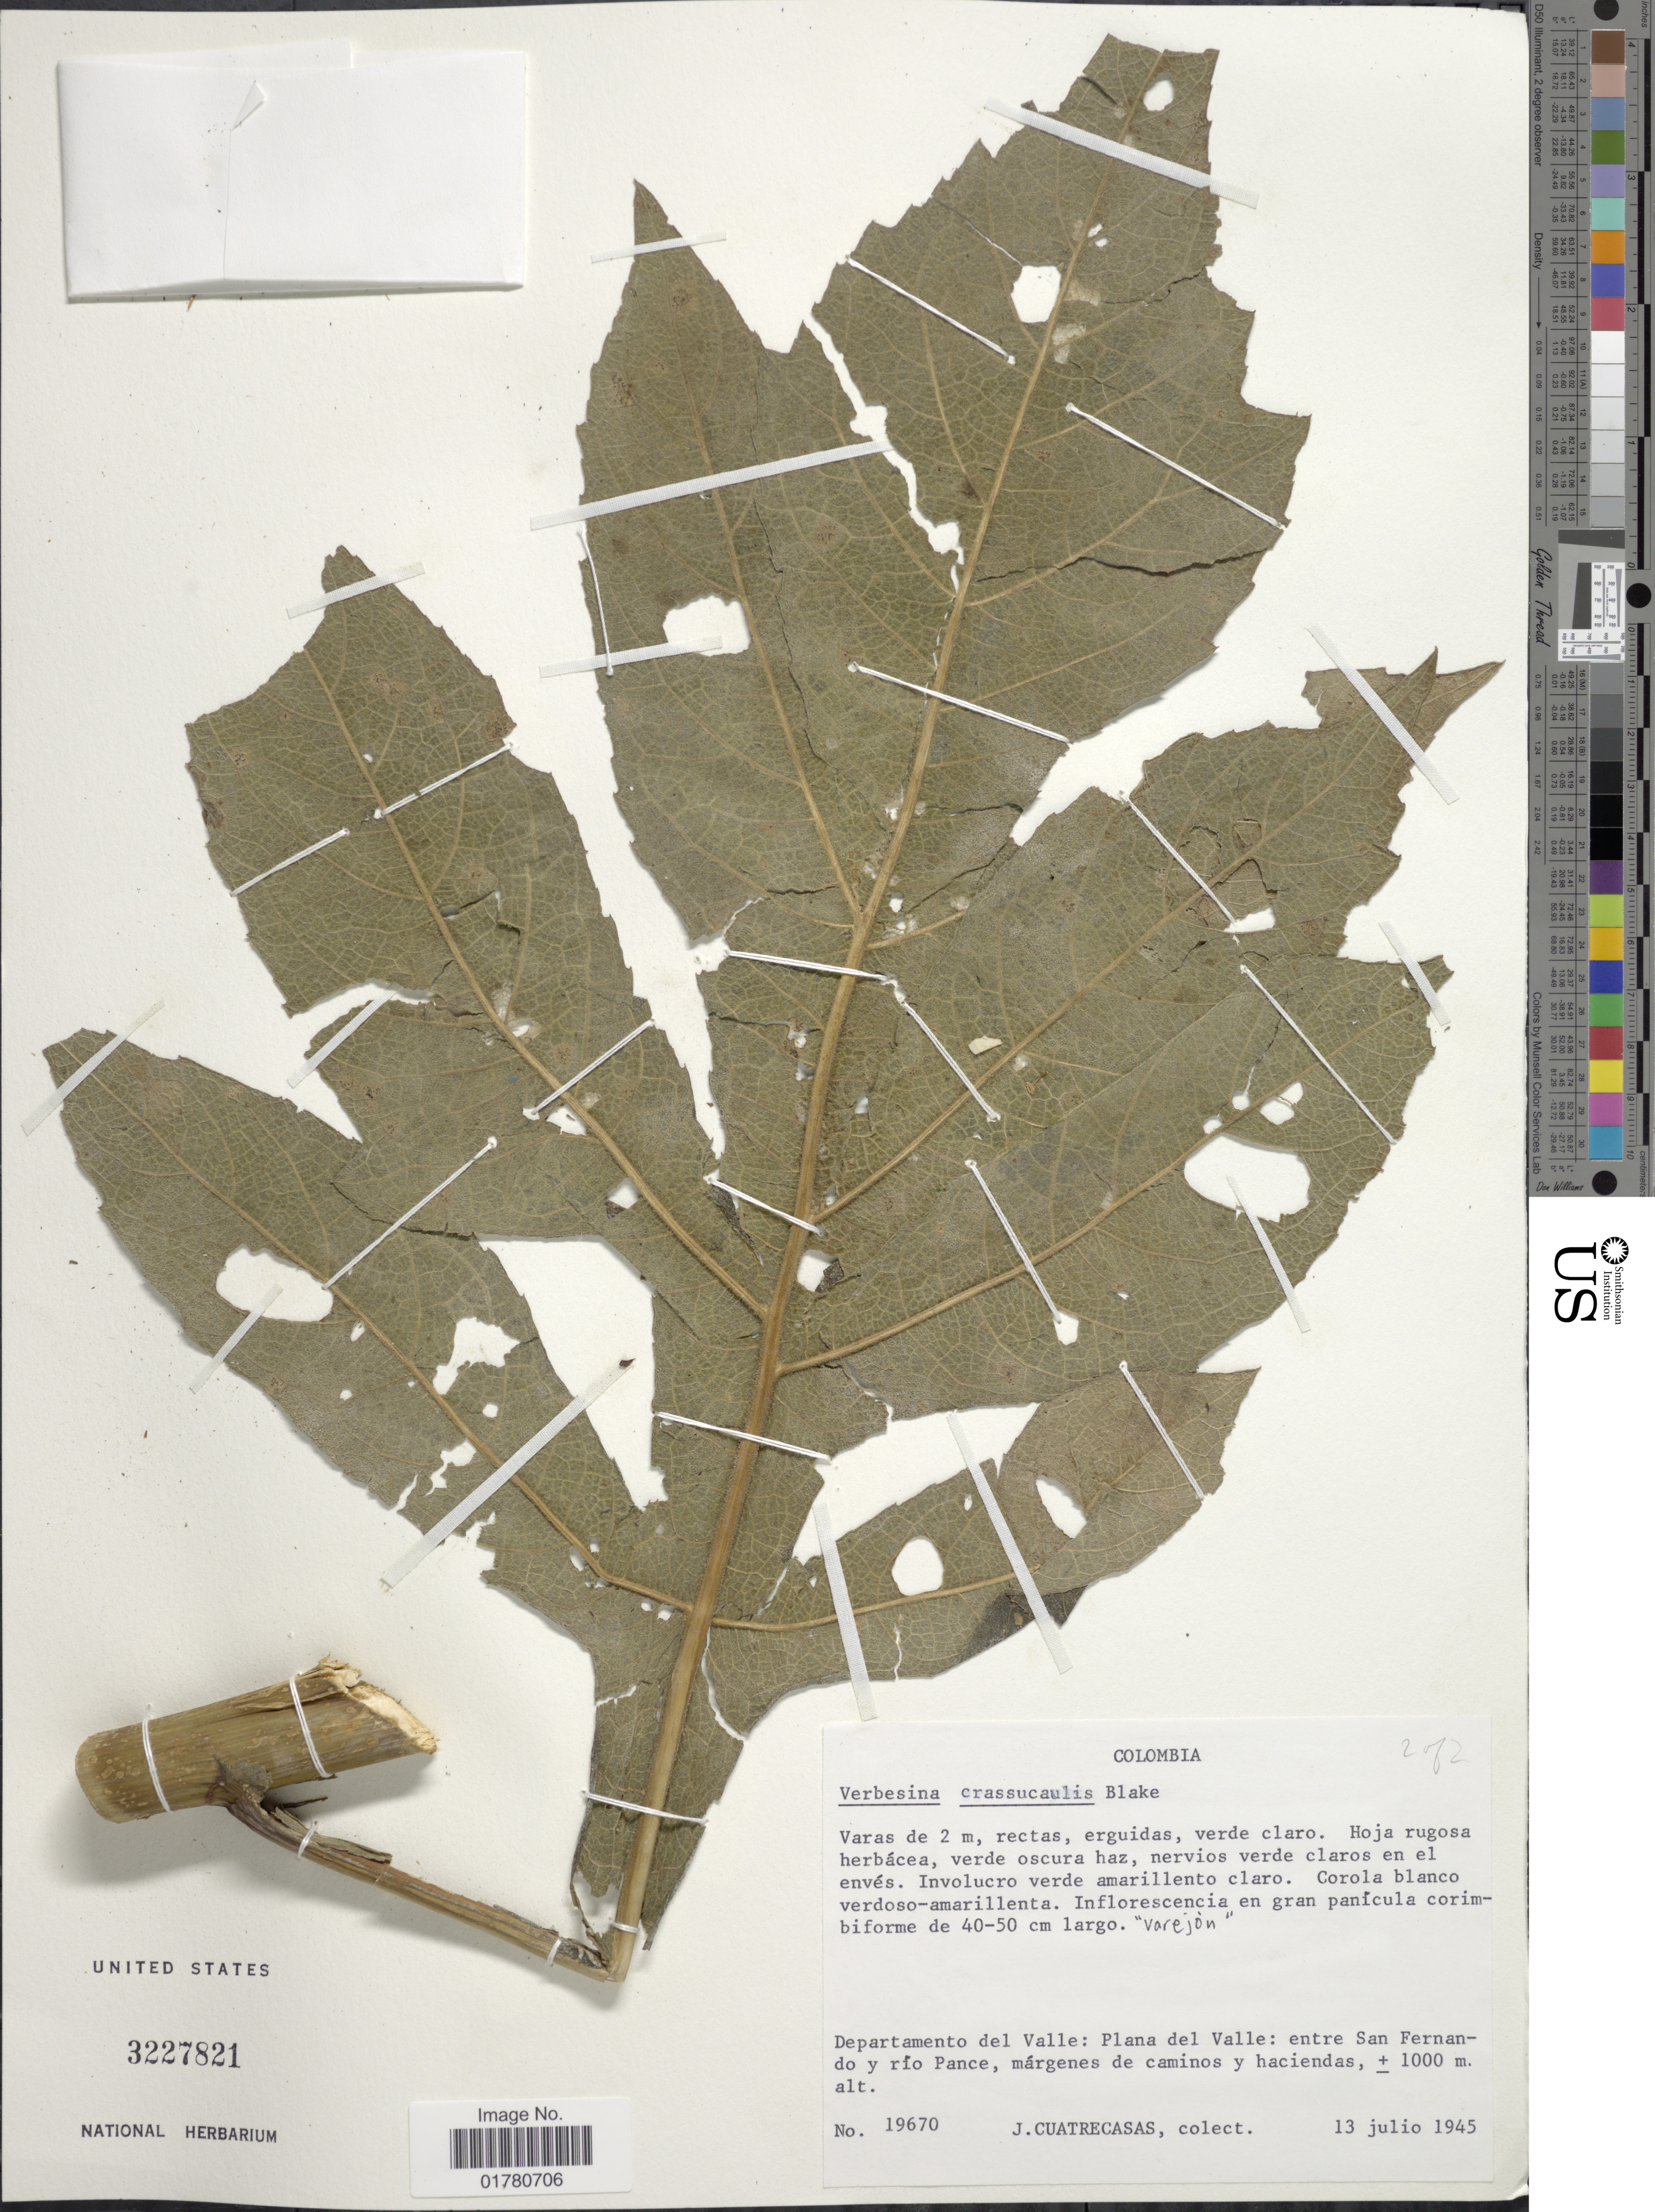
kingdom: Plantae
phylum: Tracheophyta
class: Magnoliopsida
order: Asterales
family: Asteraceae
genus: Verbesina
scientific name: Verbesina crassicaulis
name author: S.F. Blake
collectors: J. Cuatrecasas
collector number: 19670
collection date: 1945-07-13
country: Colombia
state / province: Valle del Cauca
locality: Departamento del Valle, Plana del Valle: entre San Fernando y río Pance, márgenes de caminos y haciendas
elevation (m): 1000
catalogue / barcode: US 3227821